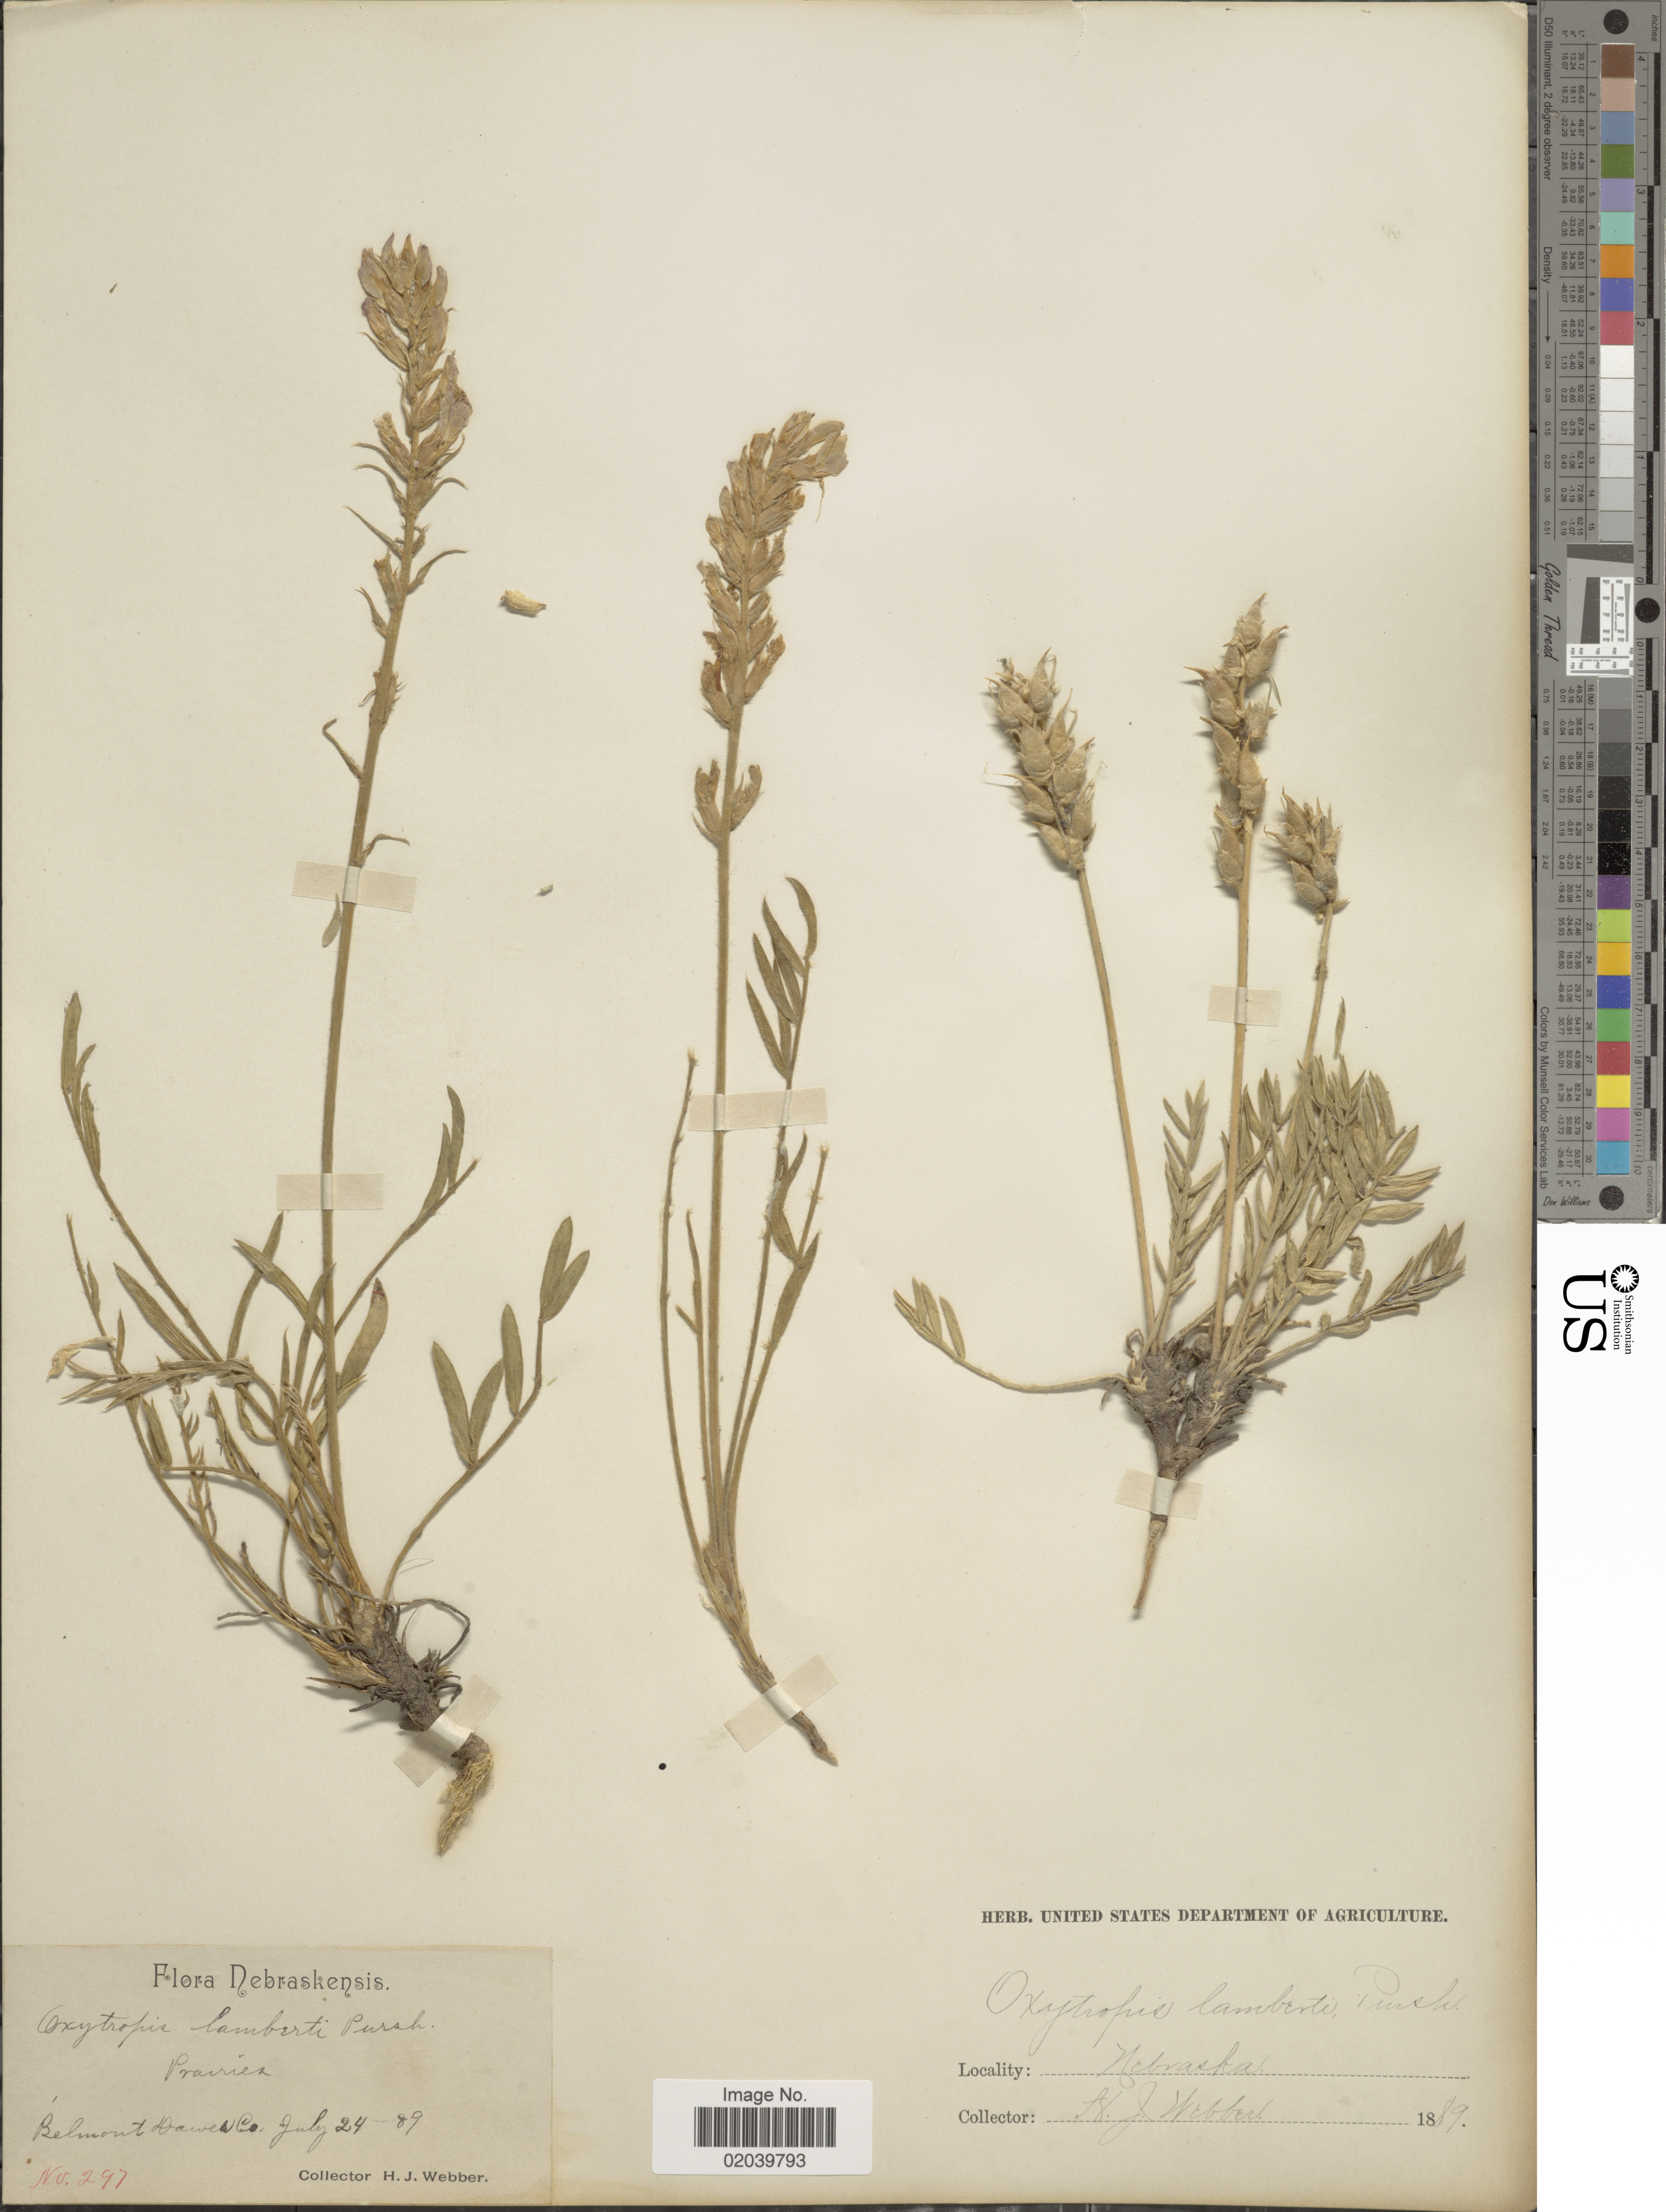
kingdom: Plantae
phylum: Tracheophyta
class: Magnoliopsida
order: Fabales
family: Fabaceae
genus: Oxytropis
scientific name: Oxytropis lambertii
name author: Pursh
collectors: H. Webber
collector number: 297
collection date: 1889-07-24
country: United States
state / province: Nebraska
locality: Belmont Dawes Co.